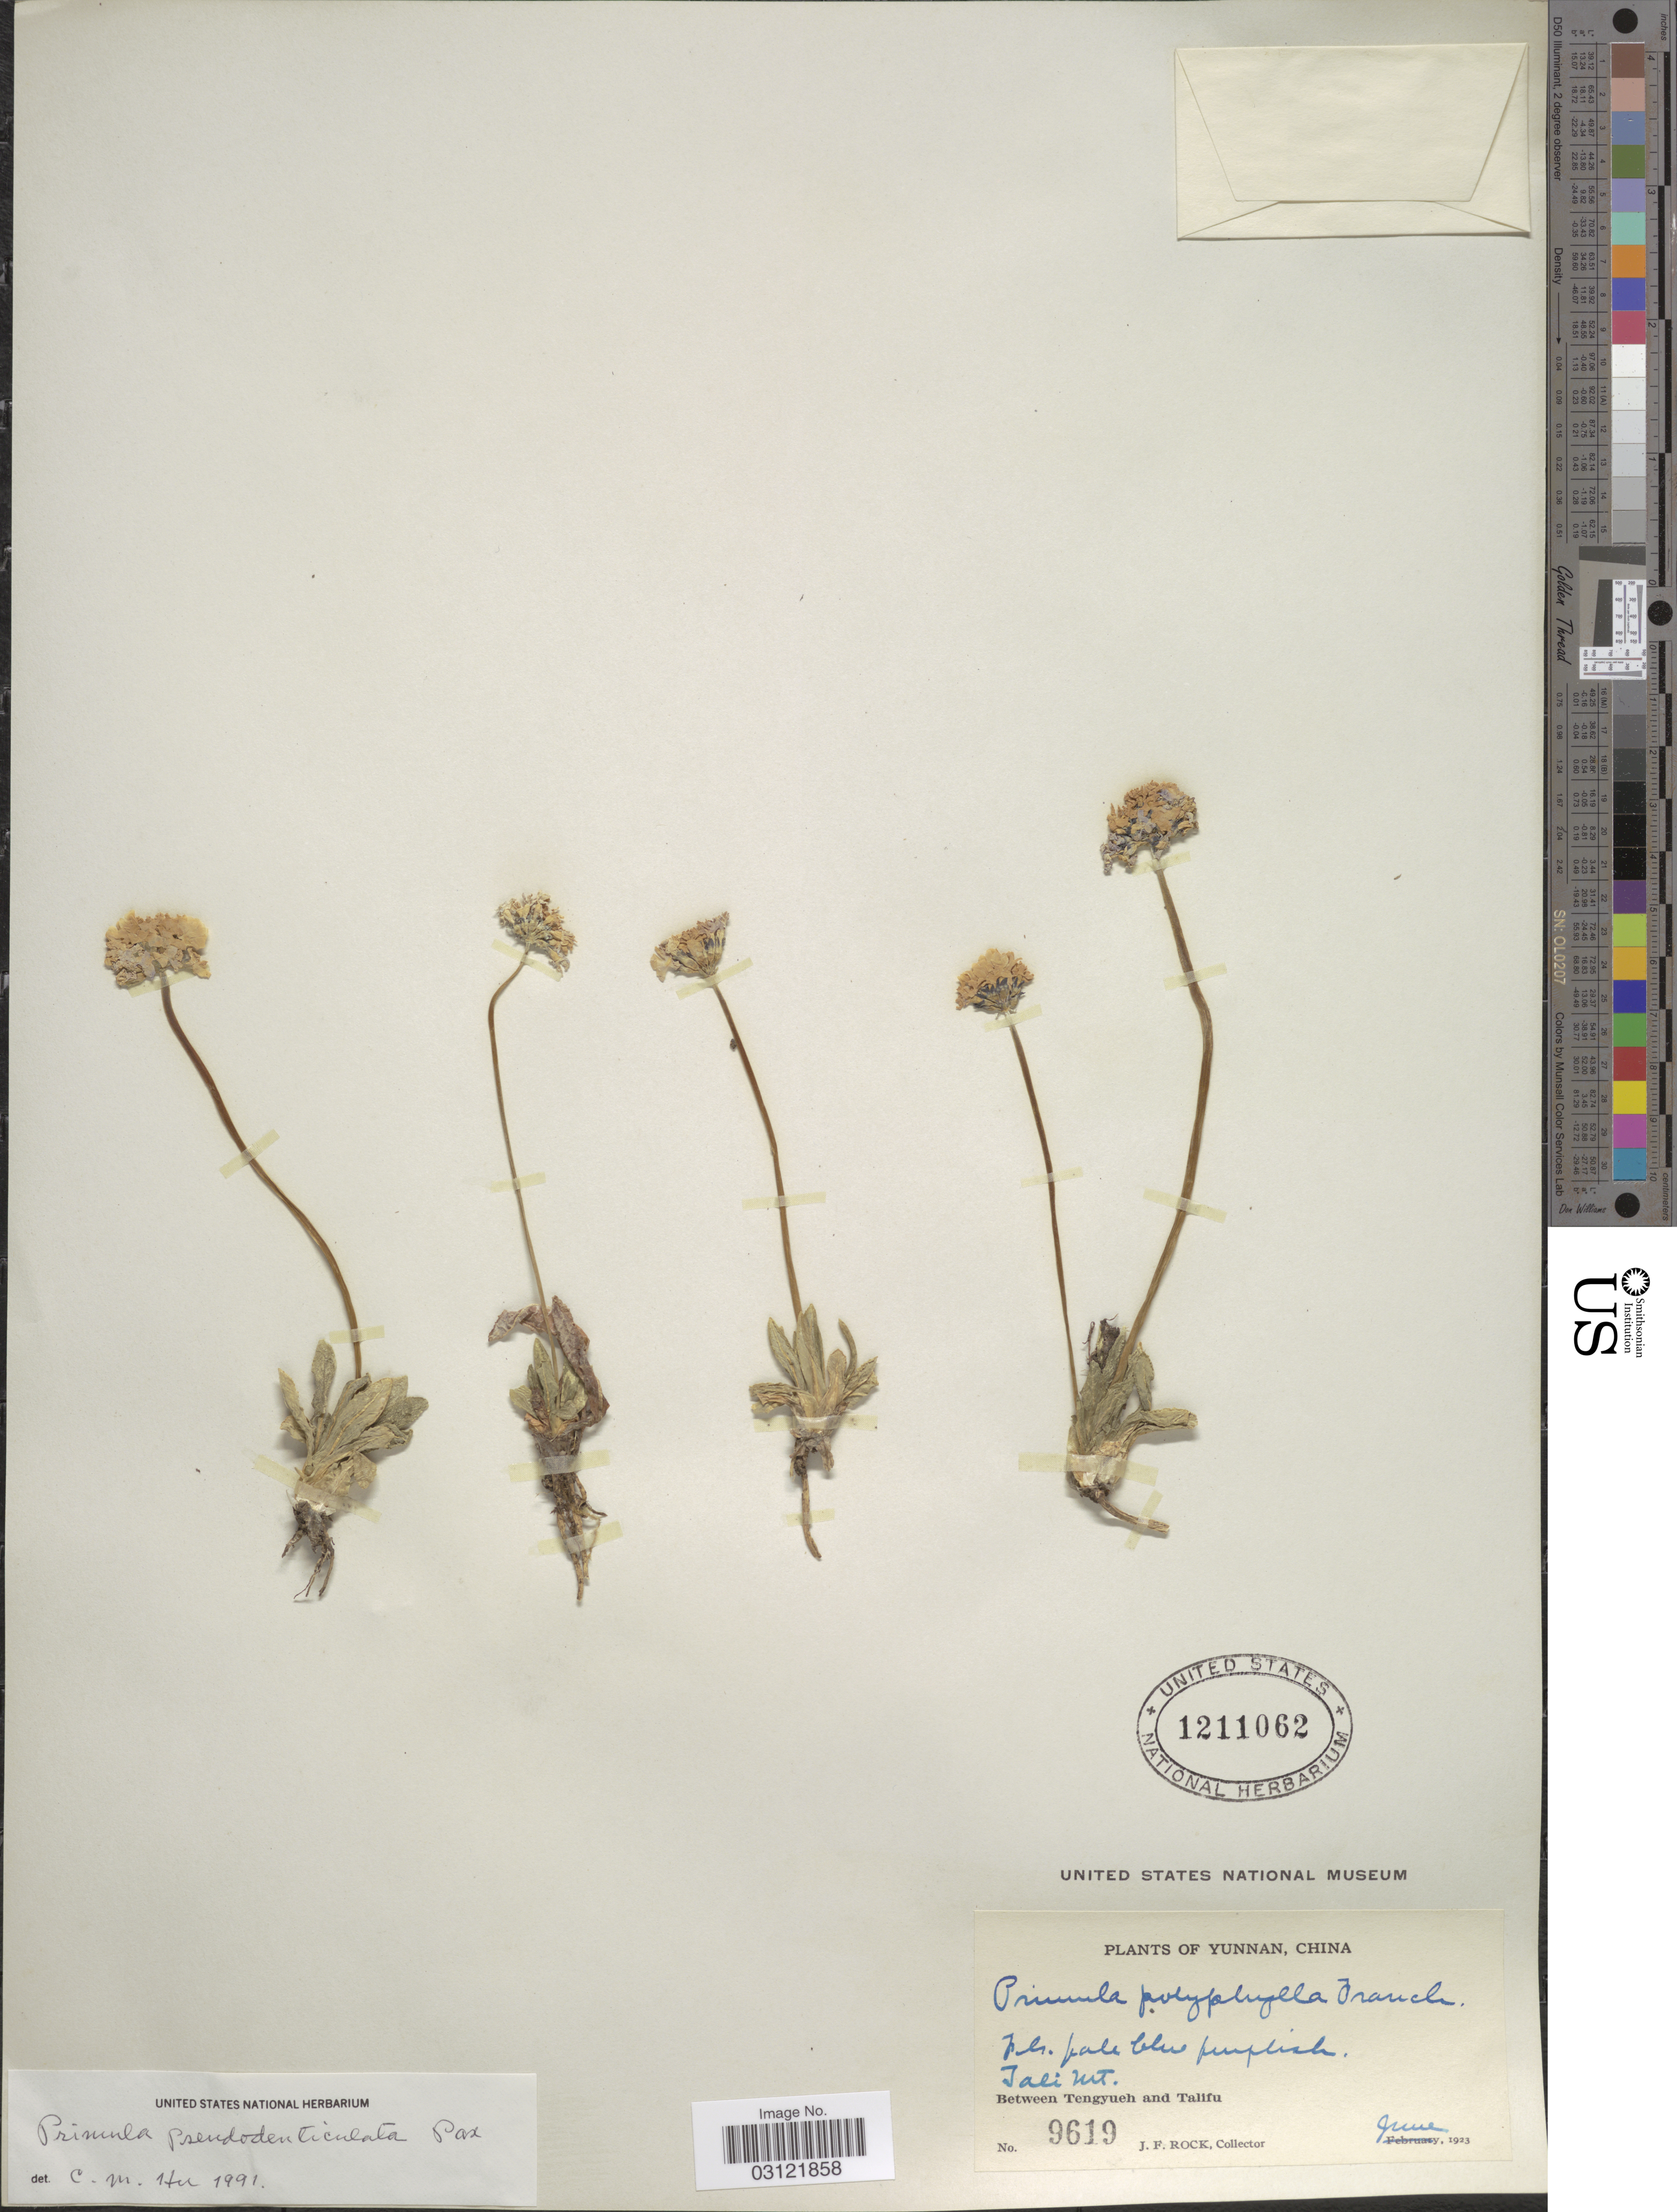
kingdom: Plantae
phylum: Tracheophyta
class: Magnoliopsida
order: Ericales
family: Primulaceae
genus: Primula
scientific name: Primula polyphylla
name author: (Franch.) Petitm.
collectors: J. Rock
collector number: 9619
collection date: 1923-06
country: China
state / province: Yunnan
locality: Tali Mt. Between Tengyueh and Talifu.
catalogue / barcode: US 1211062